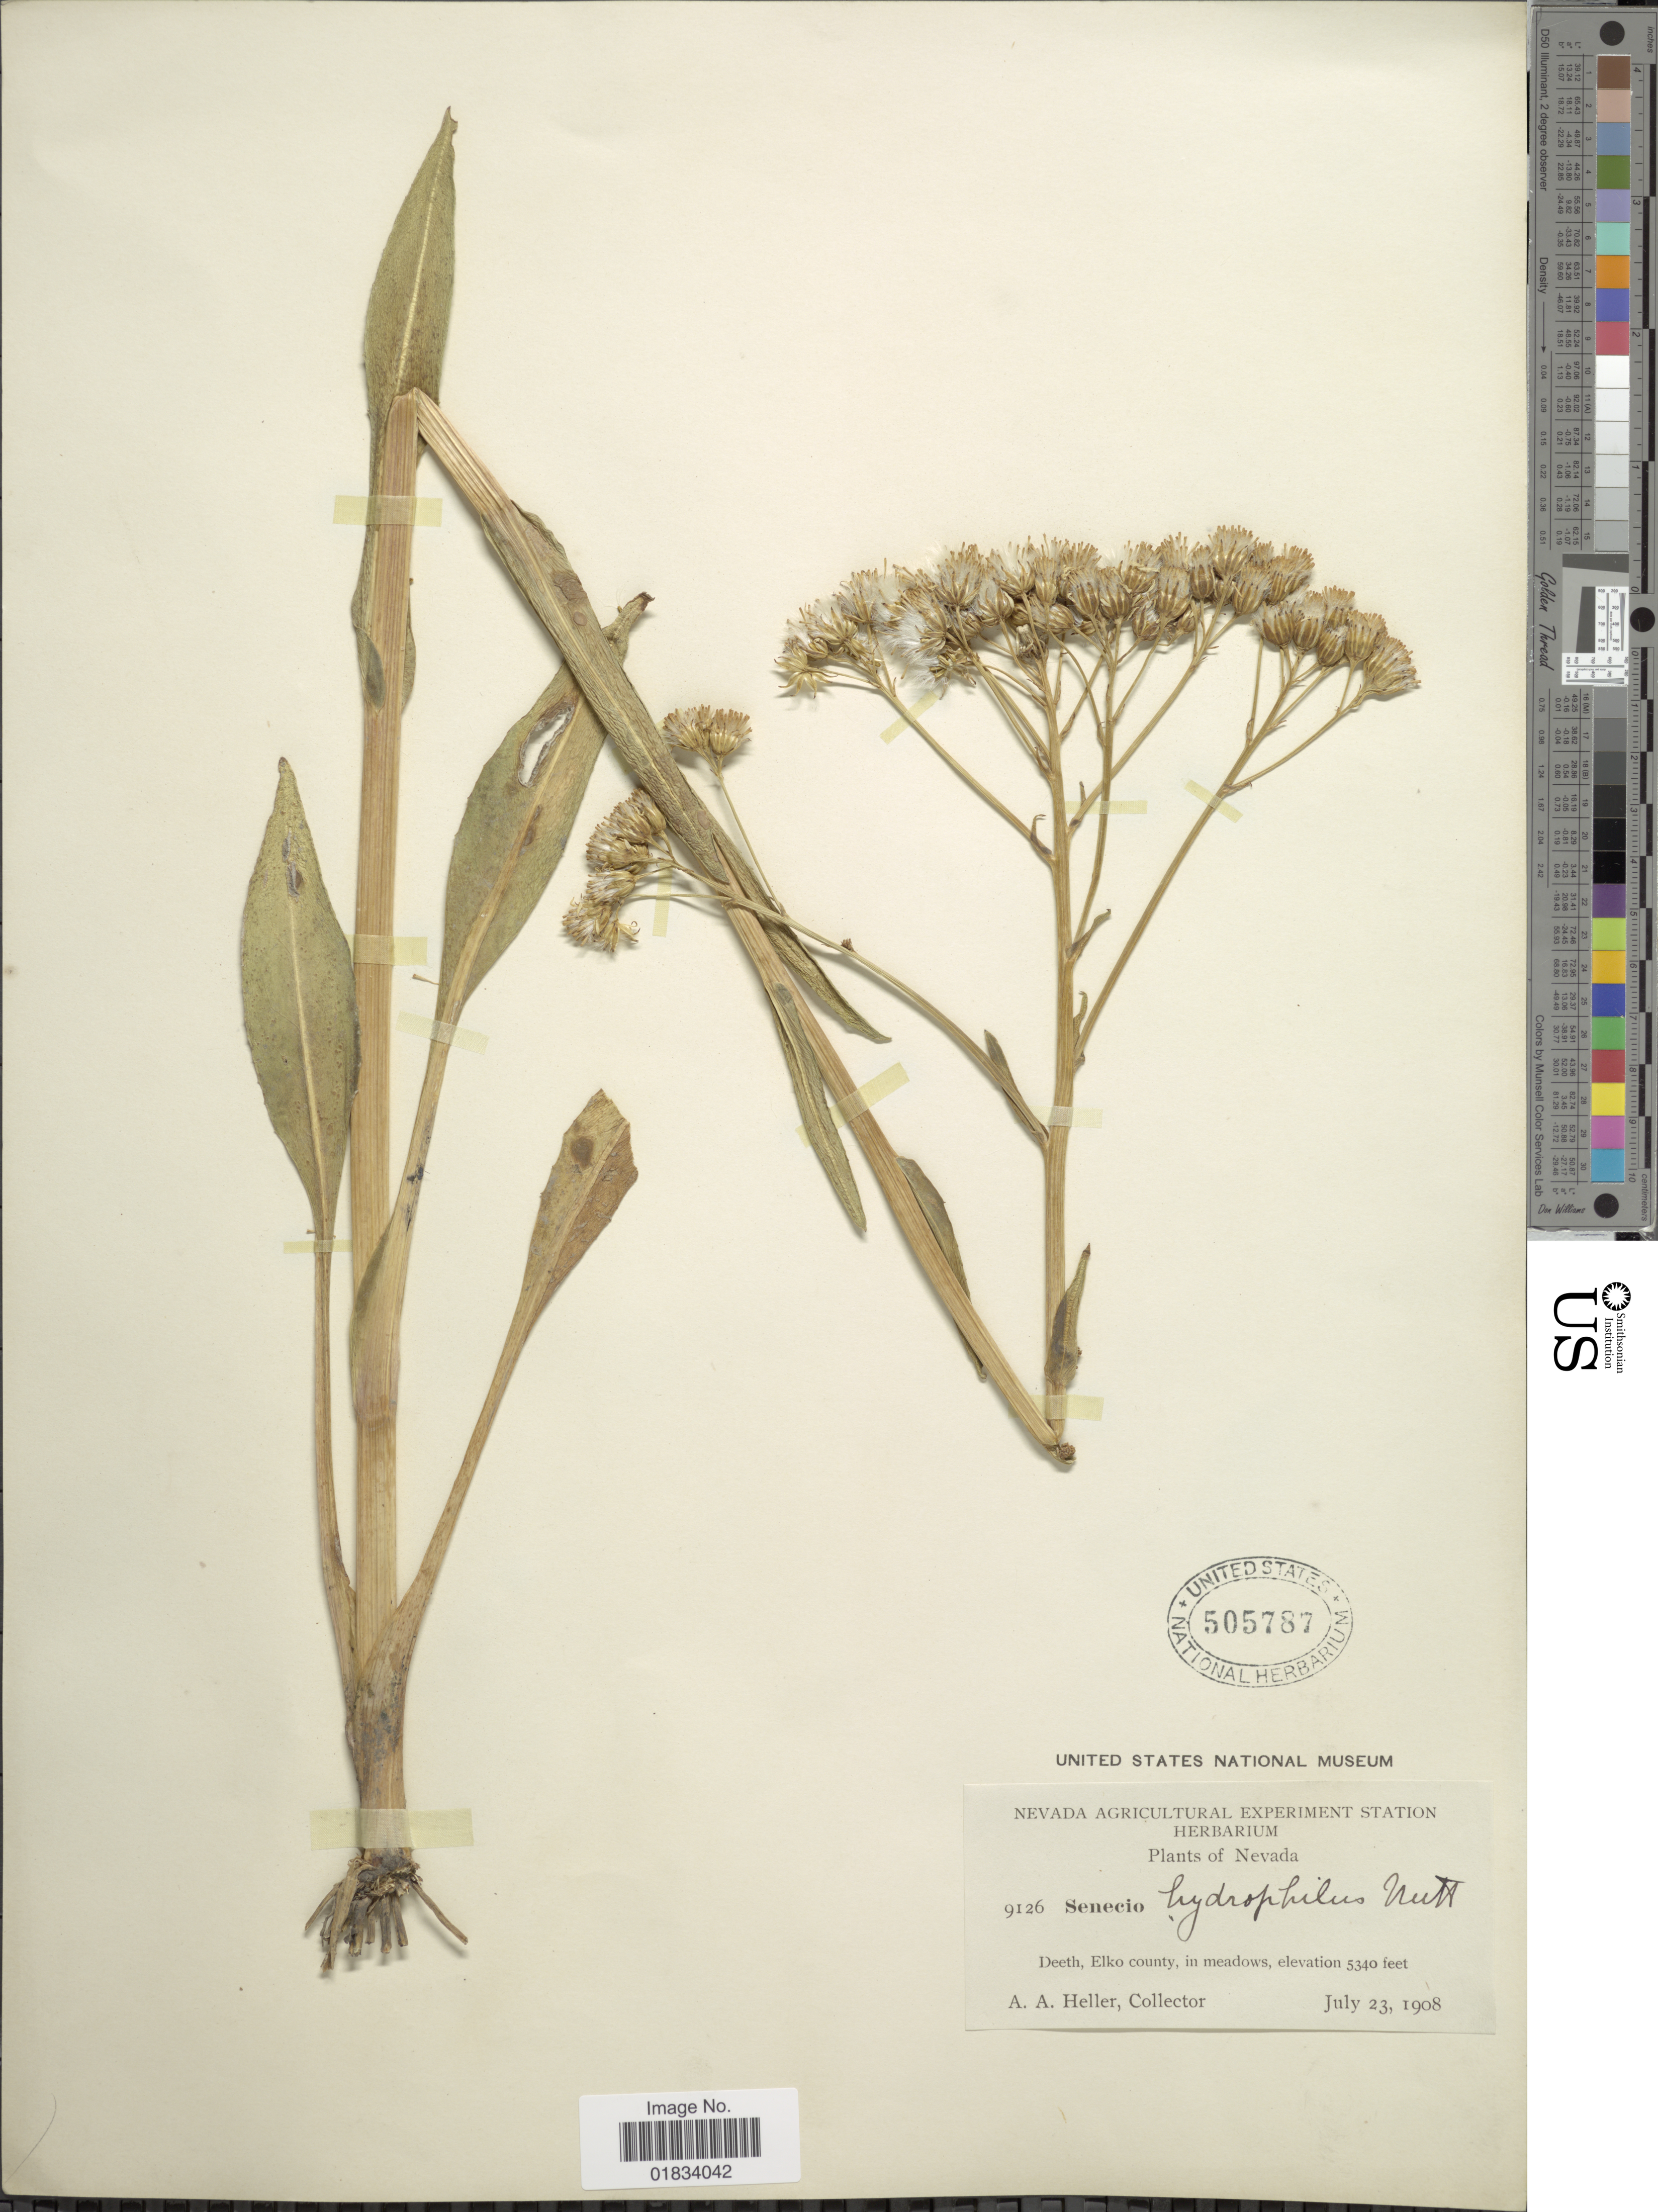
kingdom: Plantae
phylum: Tracheophyta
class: Magnoliopsida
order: Asterales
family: Asteraceae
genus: Senecio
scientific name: Senecio hydrophilus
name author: Nutt.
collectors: A. A. Heller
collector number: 9126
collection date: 1908-07-23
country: United States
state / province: Nevada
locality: Deeth, Elko county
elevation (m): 1628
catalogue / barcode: US 505787